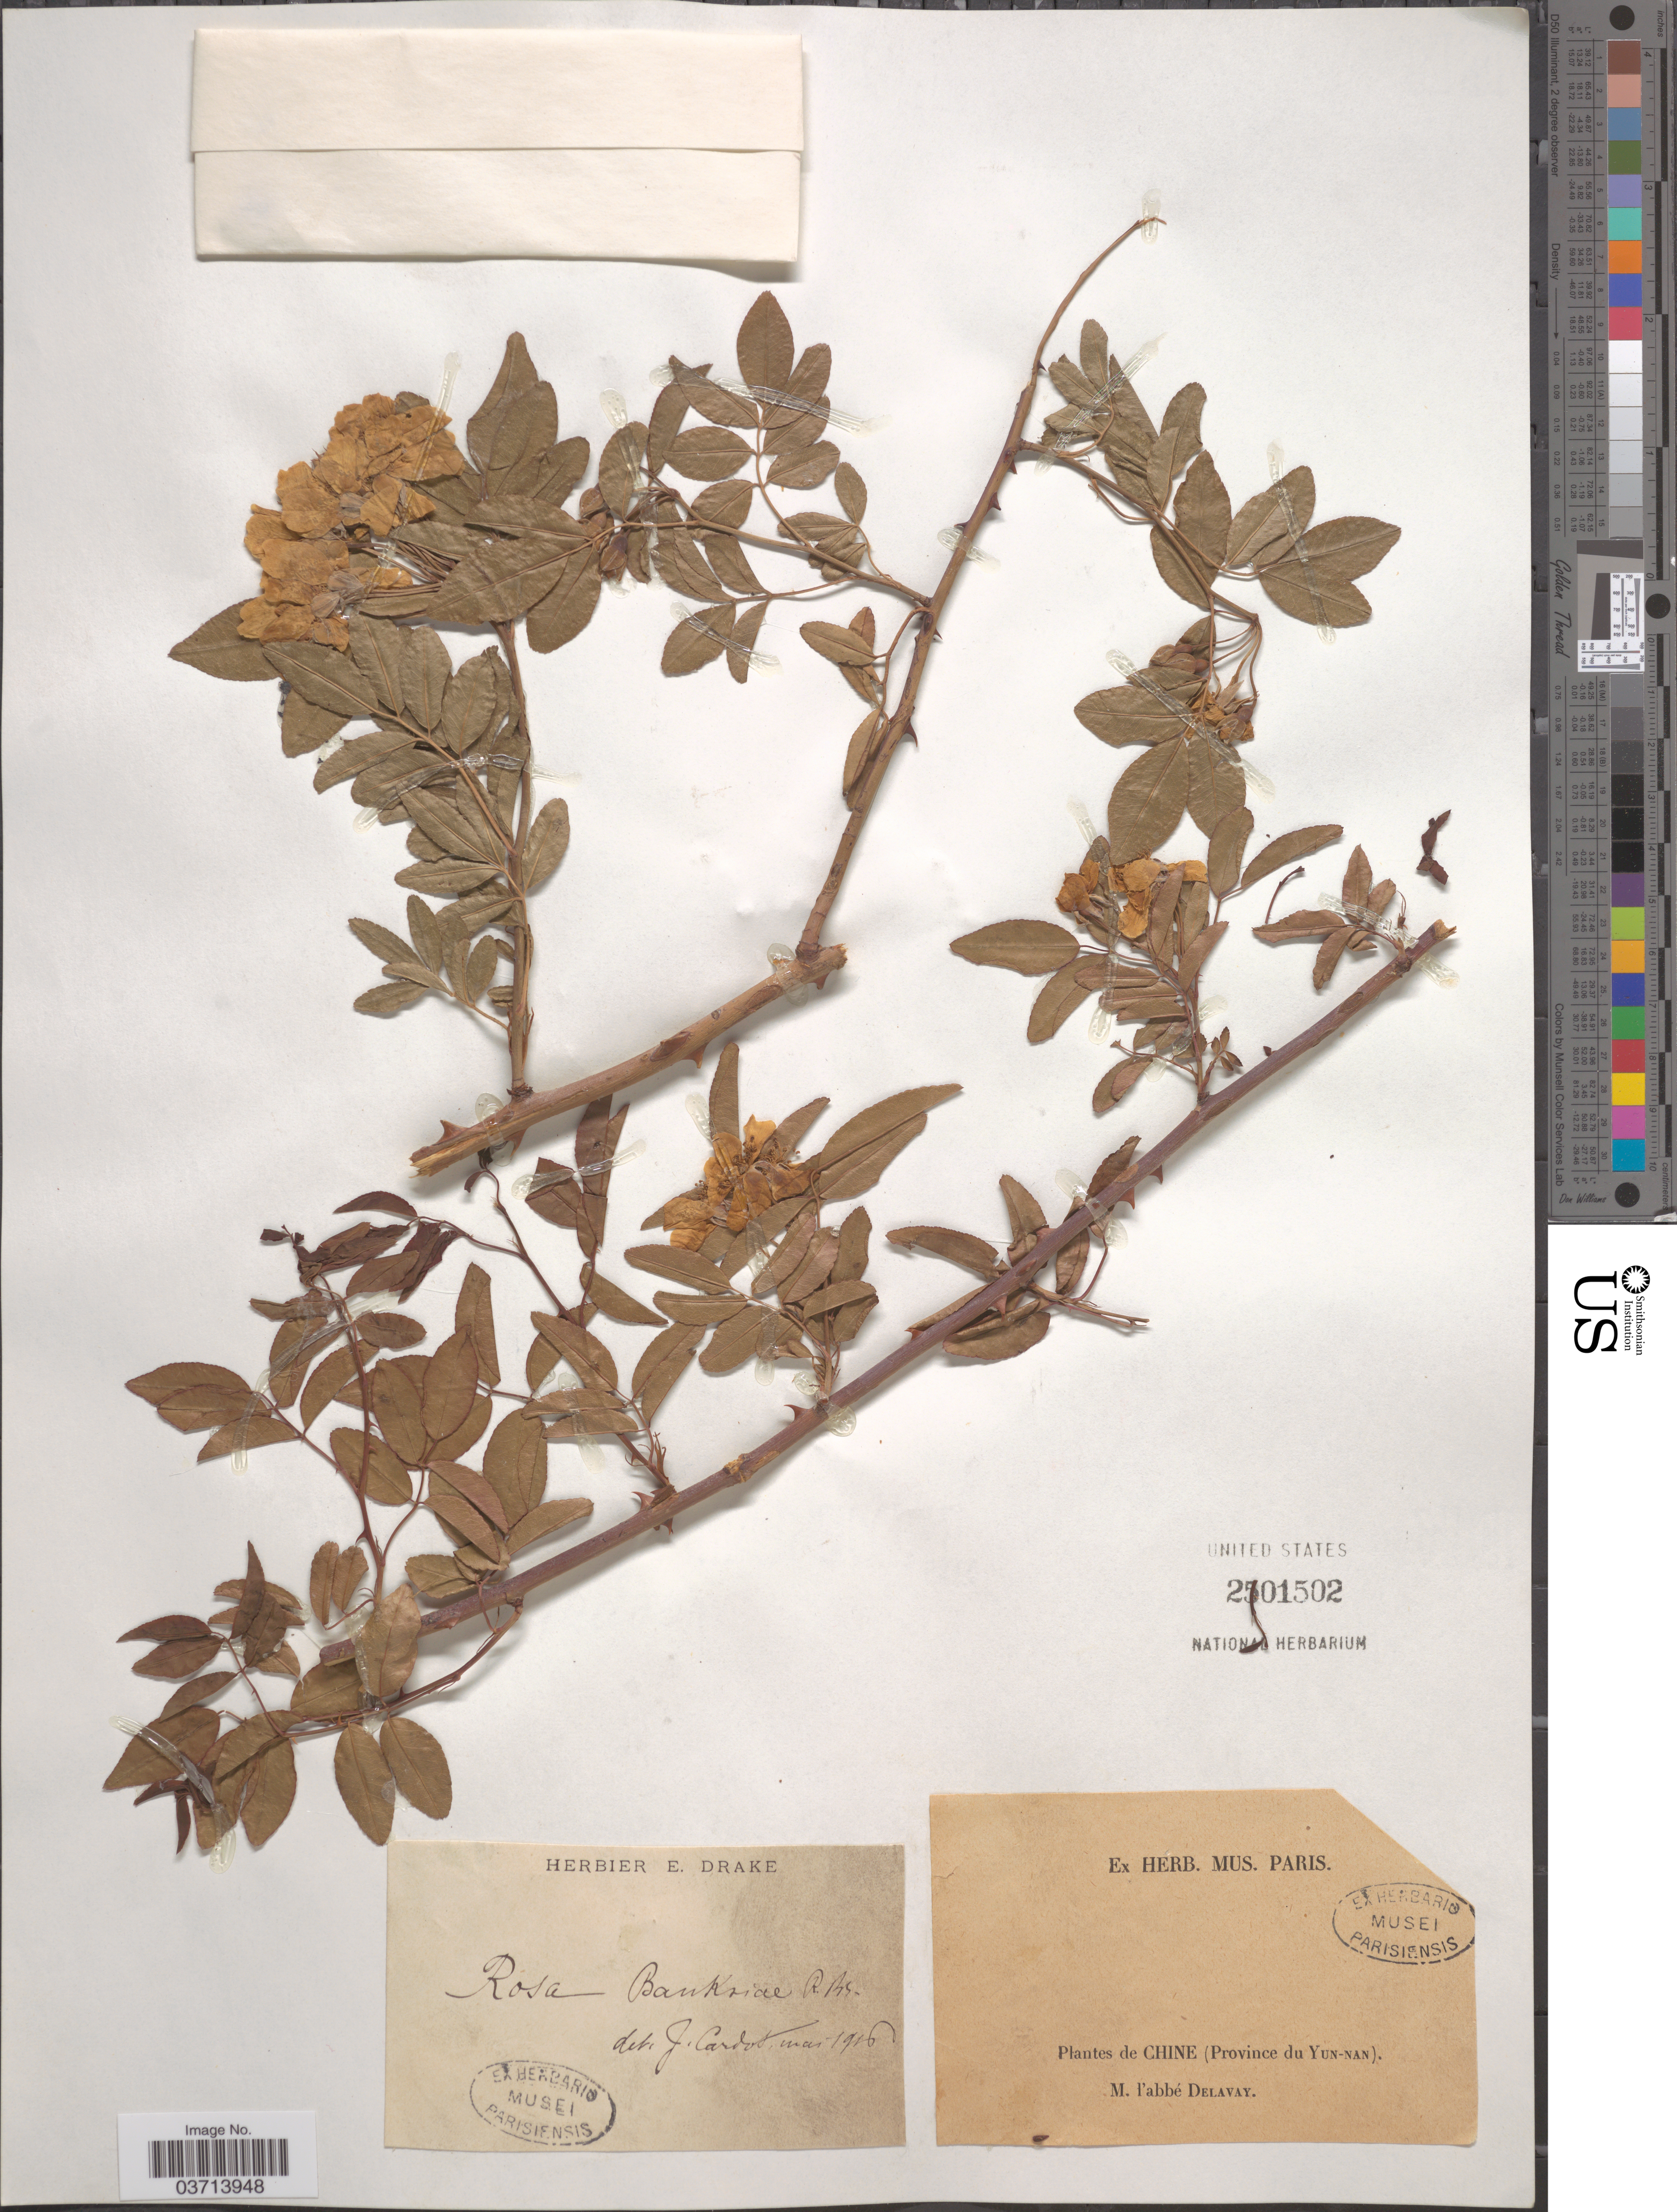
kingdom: Plantae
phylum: Tracheophyta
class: Magnoliopsida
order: Rosales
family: Rosaceae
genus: Rosa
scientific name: Rosa banksiae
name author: W.T. Aiton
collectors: P. Delavay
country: China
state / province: Yunnan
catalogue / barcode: US 2501502